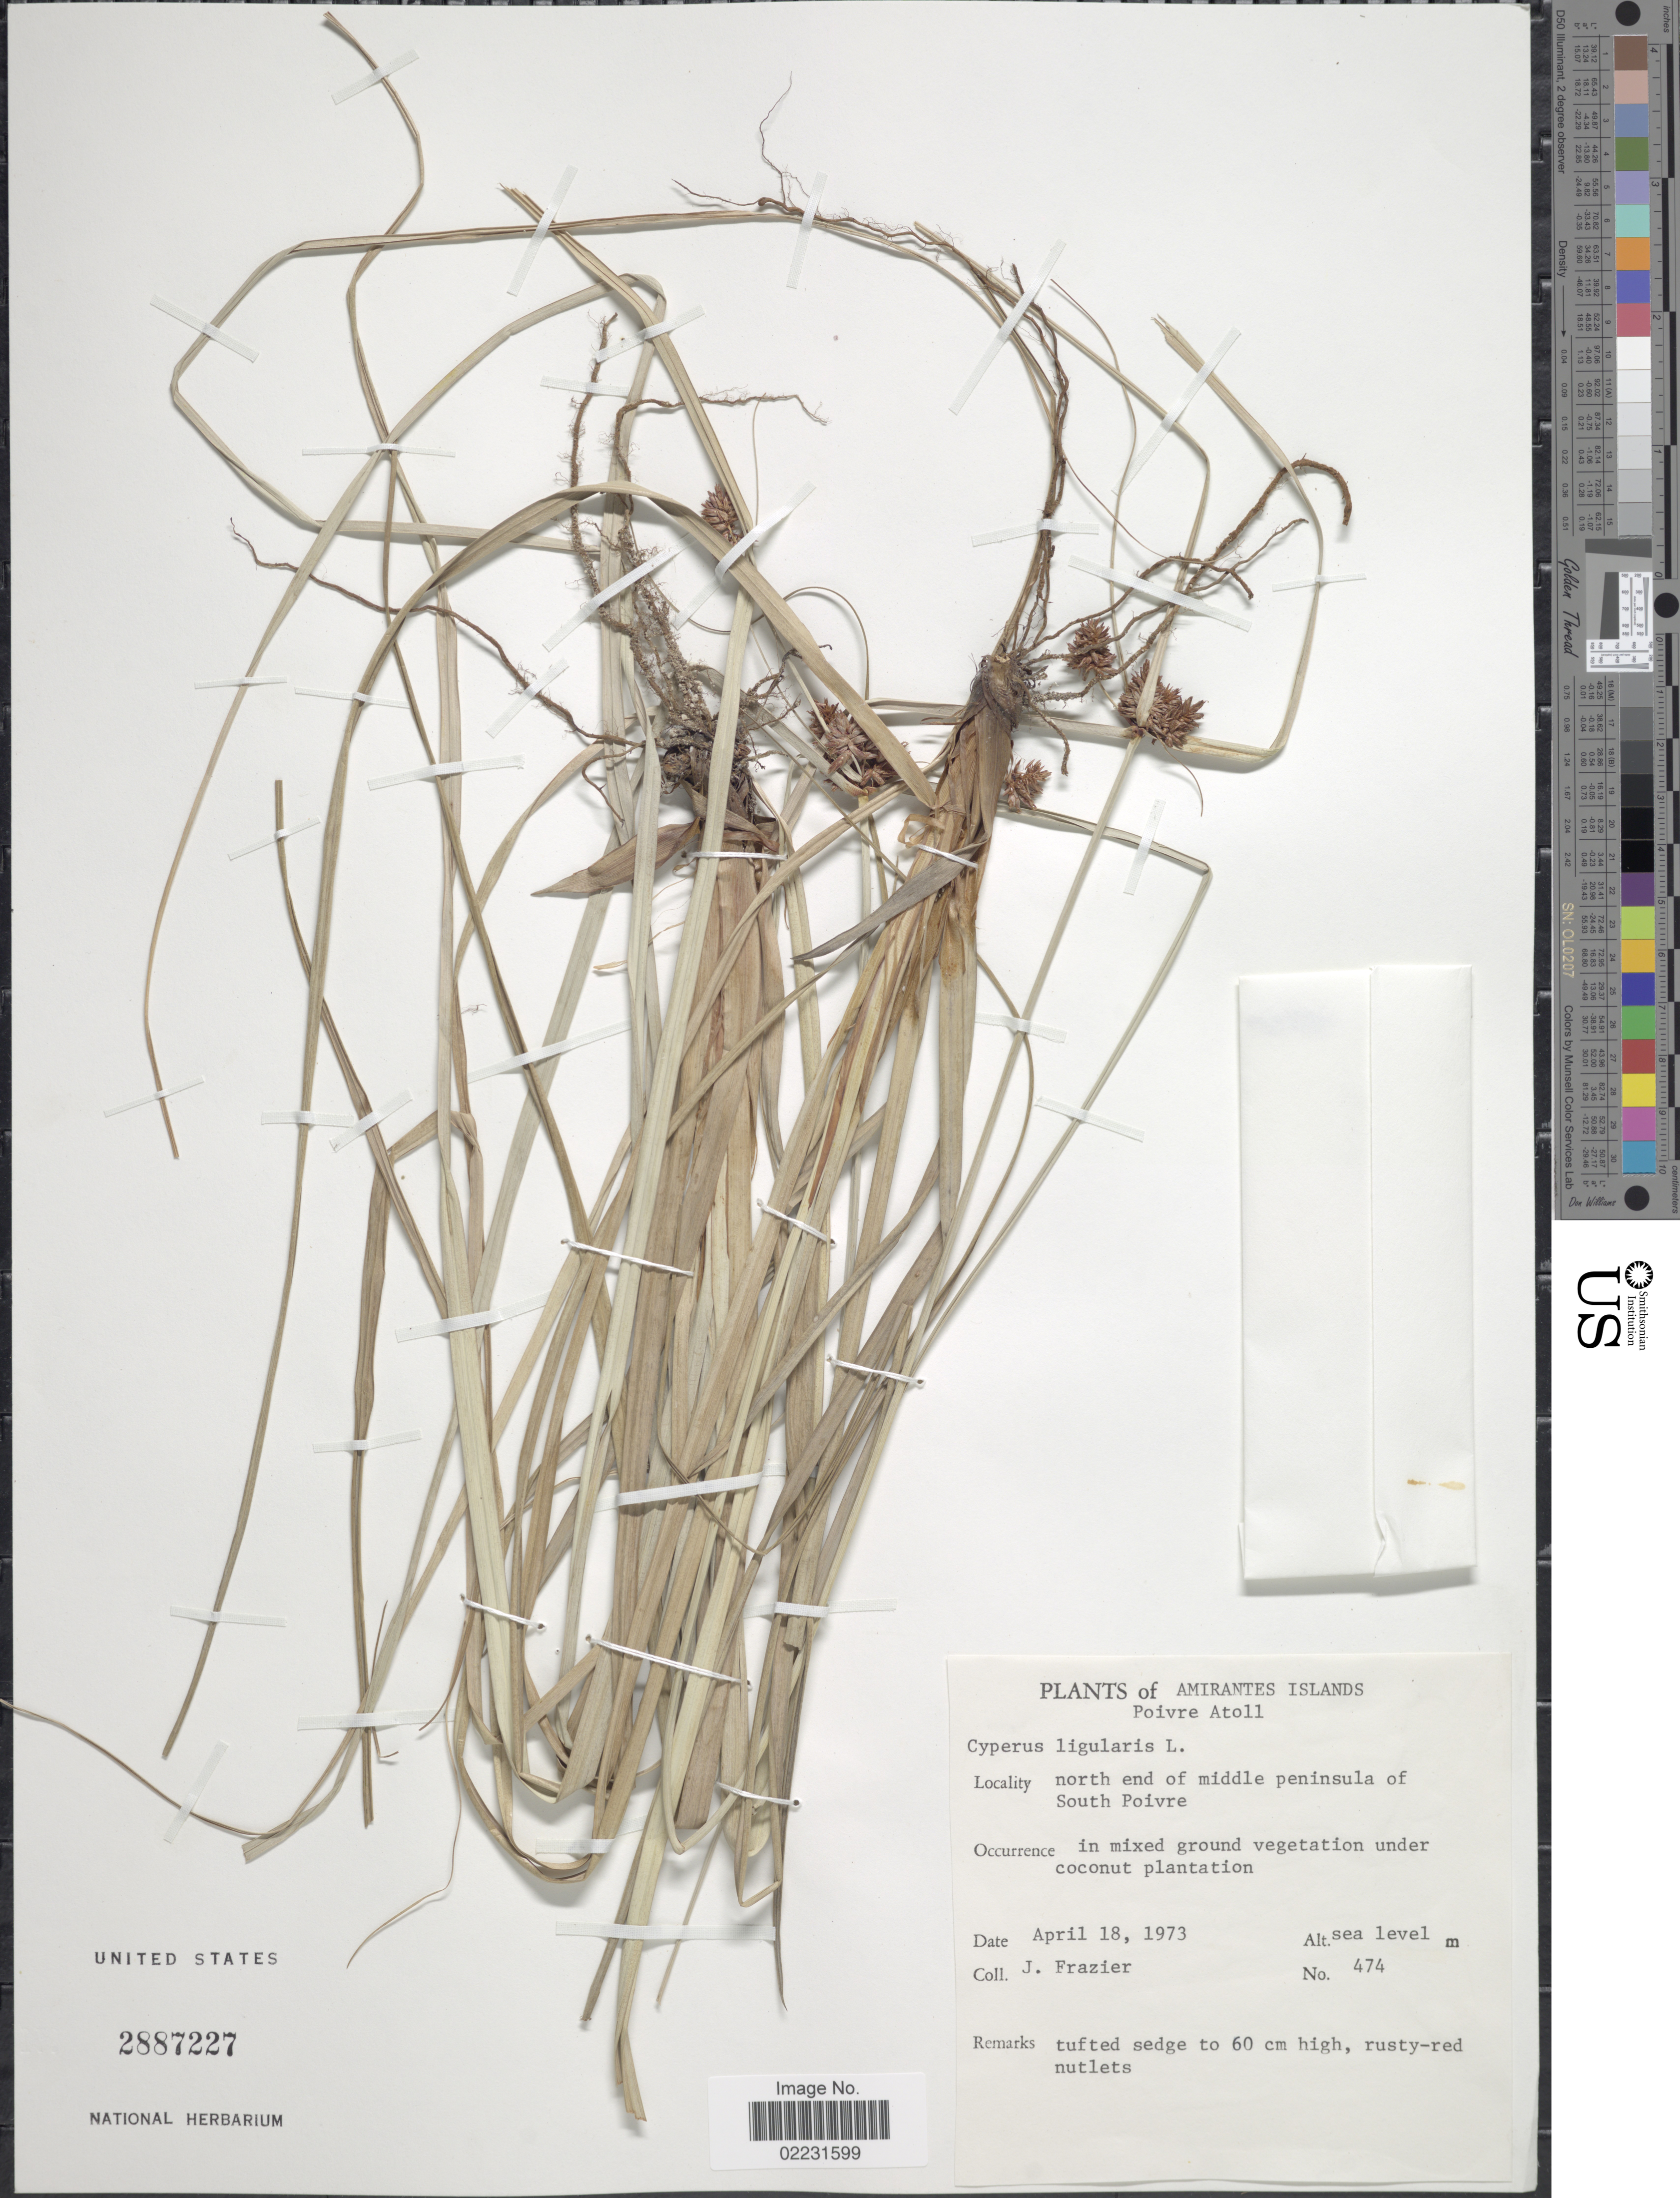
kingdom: Plantae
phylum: Tracheophyta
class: Liliopsida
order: Poales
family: Cyperaceae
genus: Cyperus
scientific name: Cyperus ligularis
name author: L.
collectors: J. Frazier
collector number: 474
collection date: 1973-04-18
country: Seychelles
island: Amirantes Islands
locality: Poivre Atoll, north end of middle peninsula of South Poivre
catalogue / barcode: US 2887227